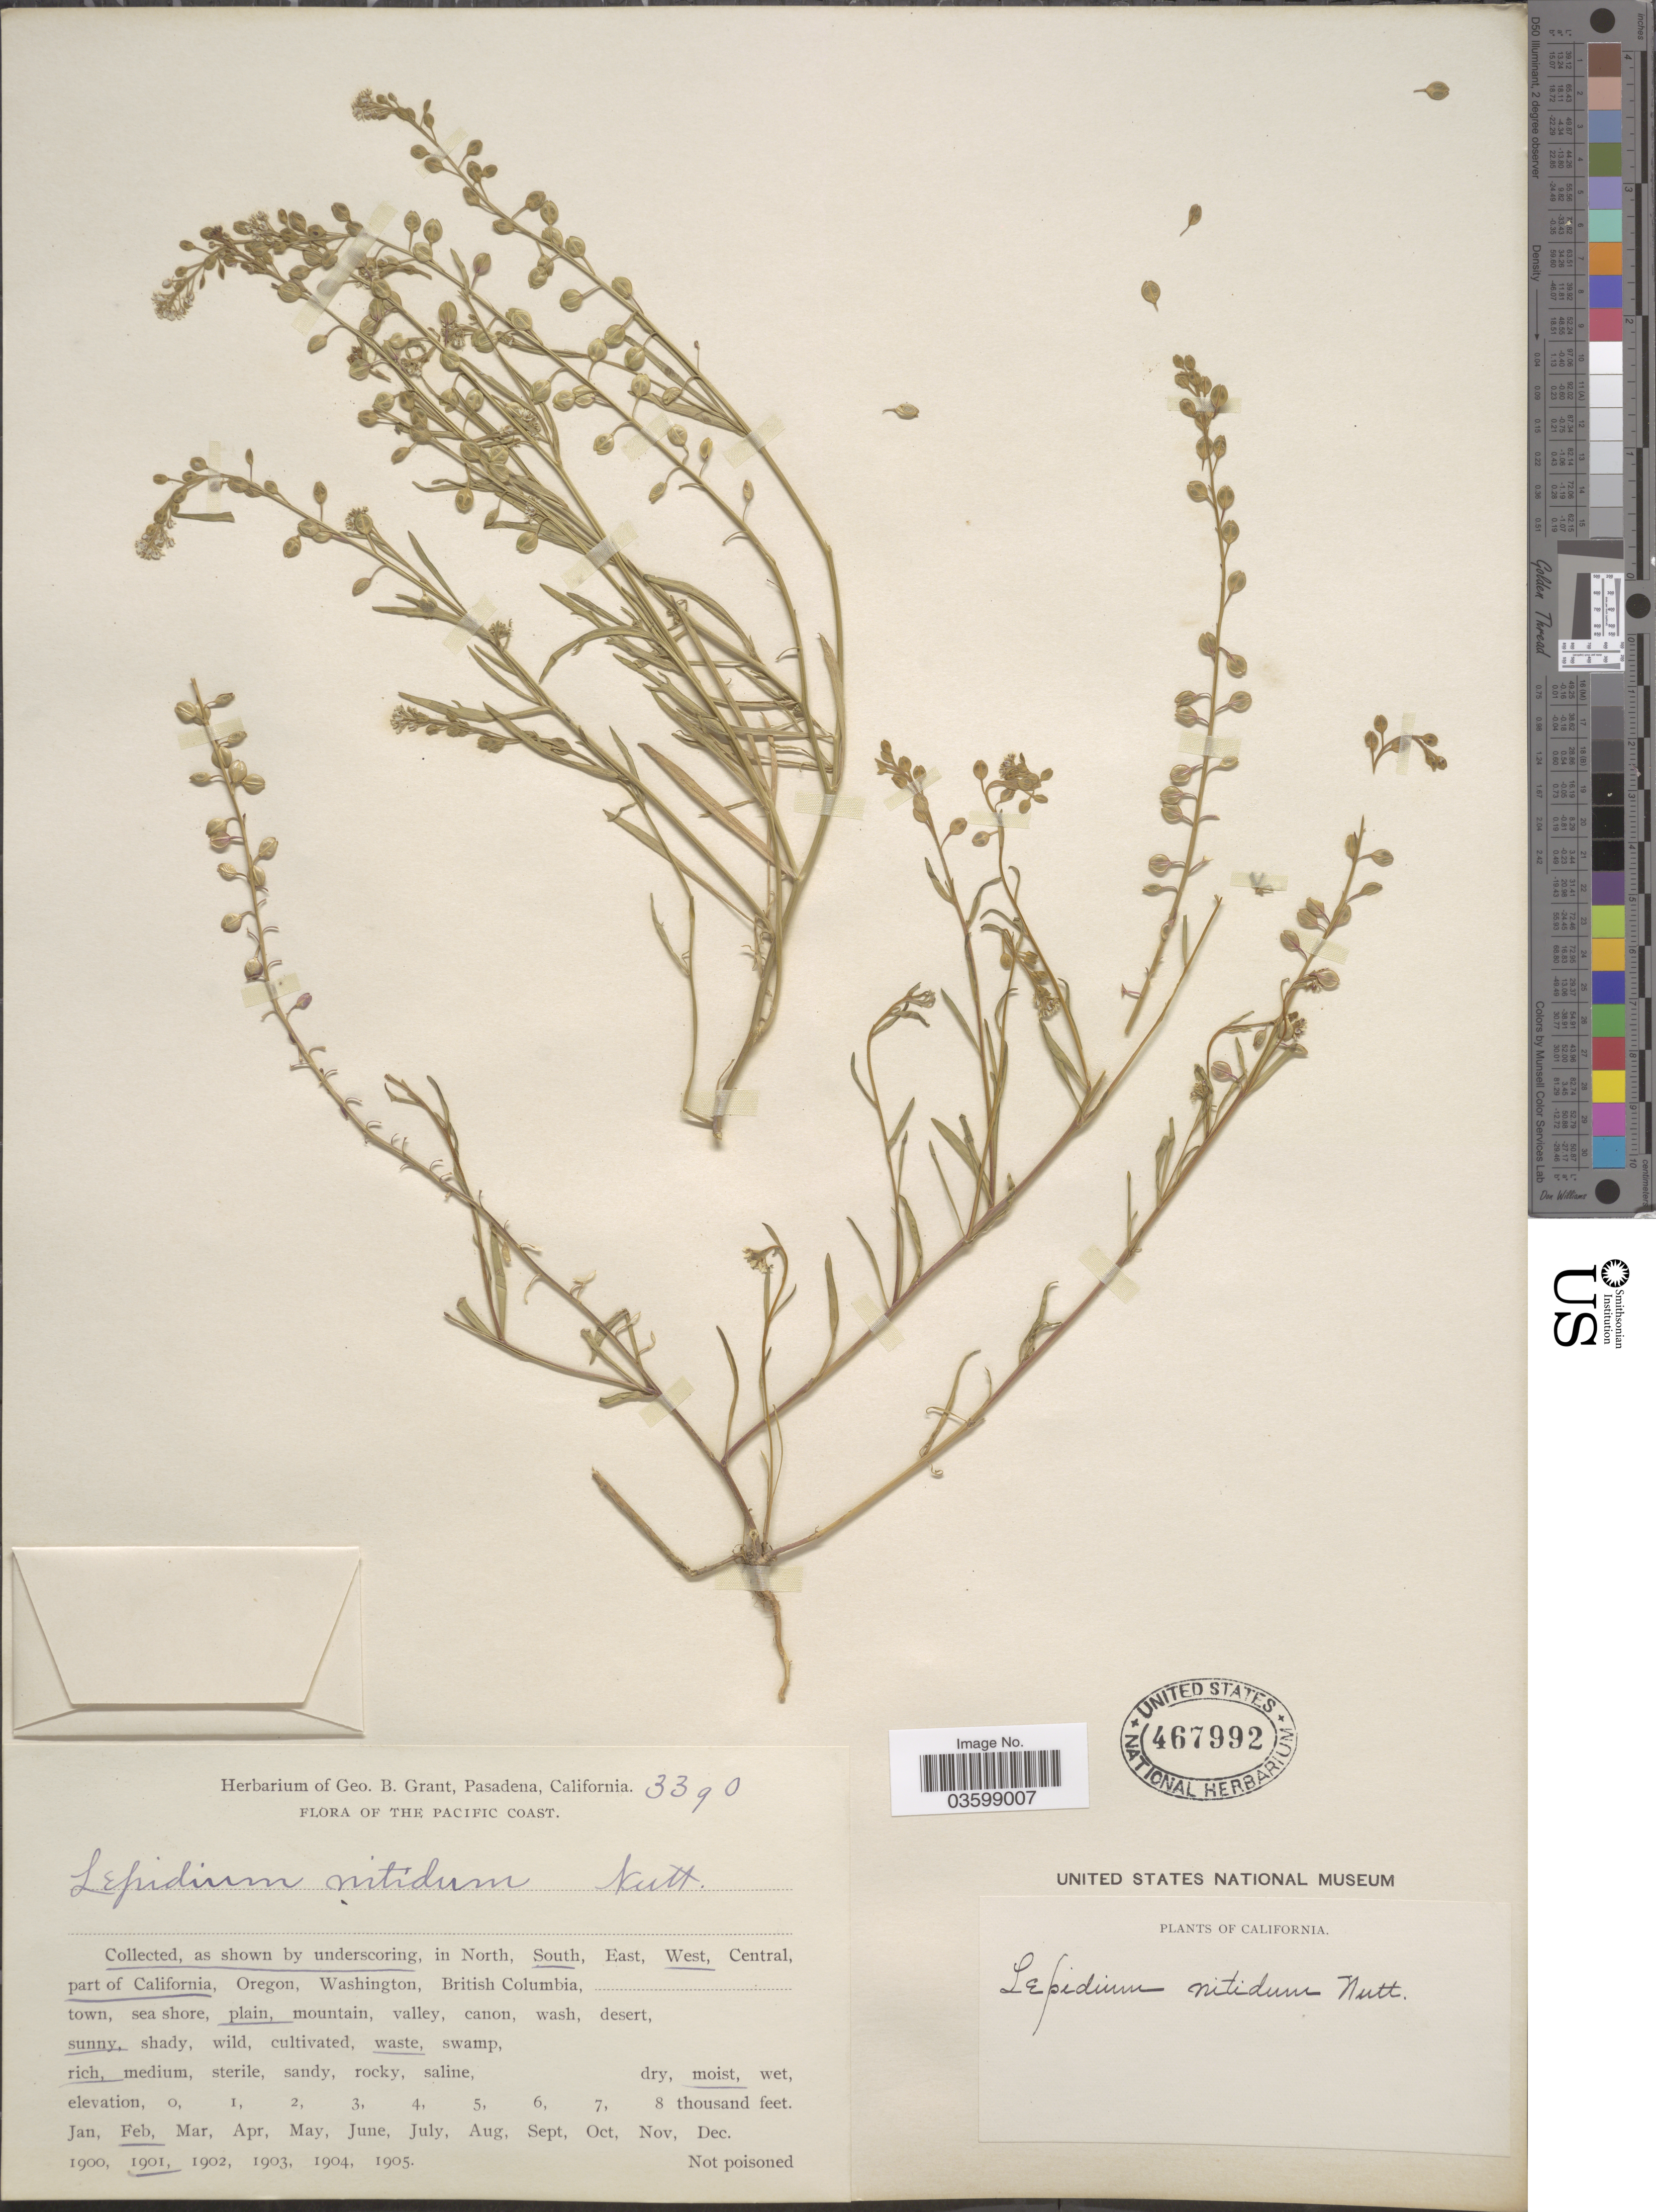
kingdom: Plantae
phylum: Tracheophyta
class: Magnoliopsida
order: Brassicales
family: Brassicaceae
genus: Lepidium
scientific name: Lepidium nitidum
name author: Nutt.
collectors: ex herb. Geo. B. Grant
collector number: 3390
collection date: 1901-02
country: United States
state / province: California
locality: The Pacific Coast. West part of California.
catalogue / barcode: US 467992